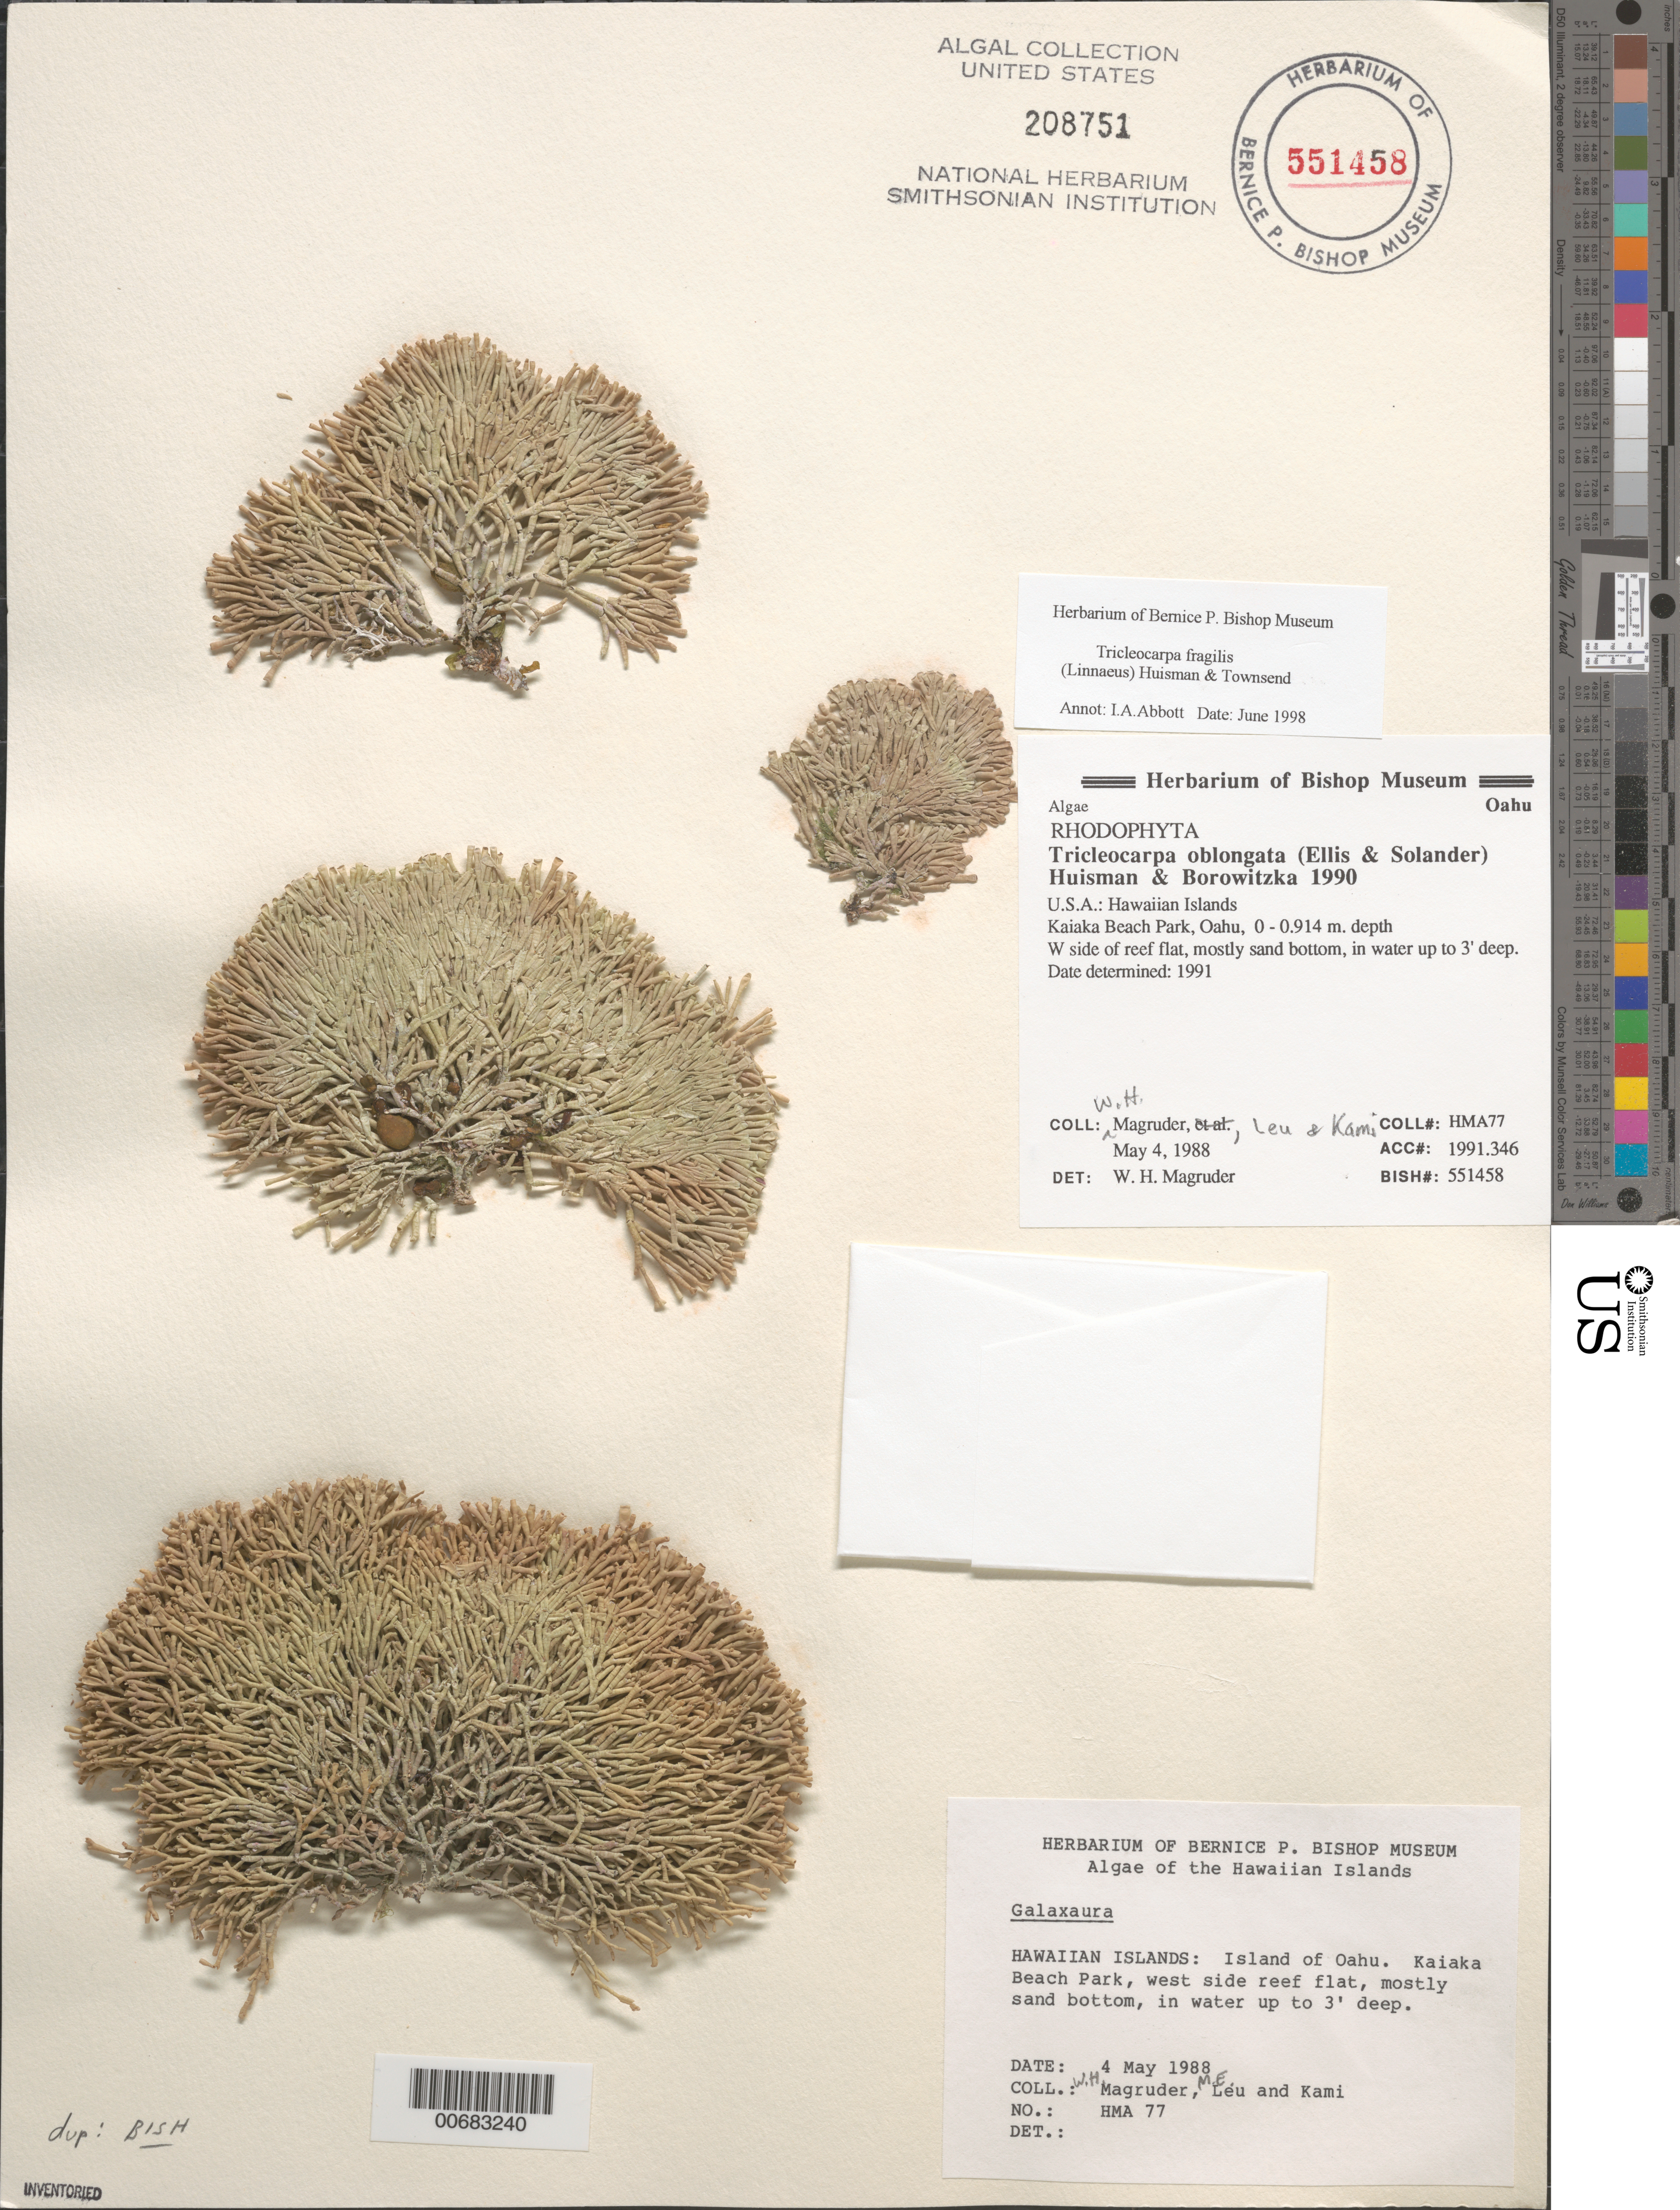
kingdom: Plantae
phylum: Rhodophyta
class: Florideophyceae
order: Nemaliales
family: Galaxauraceae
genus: Tricleocarpa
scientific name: Tricleocarpa fragilis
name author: (L.) Huisman & R.A. Towns.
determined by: Abbott, Isabella A.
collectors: W. Magruder, M. Leu & -. Kami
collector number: HMA 77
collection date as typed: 04 May 1988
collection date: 1988-05-04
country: United States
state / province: Hawaii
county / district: Honolulu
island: Oahu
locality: Kaiaka Beach Park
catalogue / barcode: US 208751